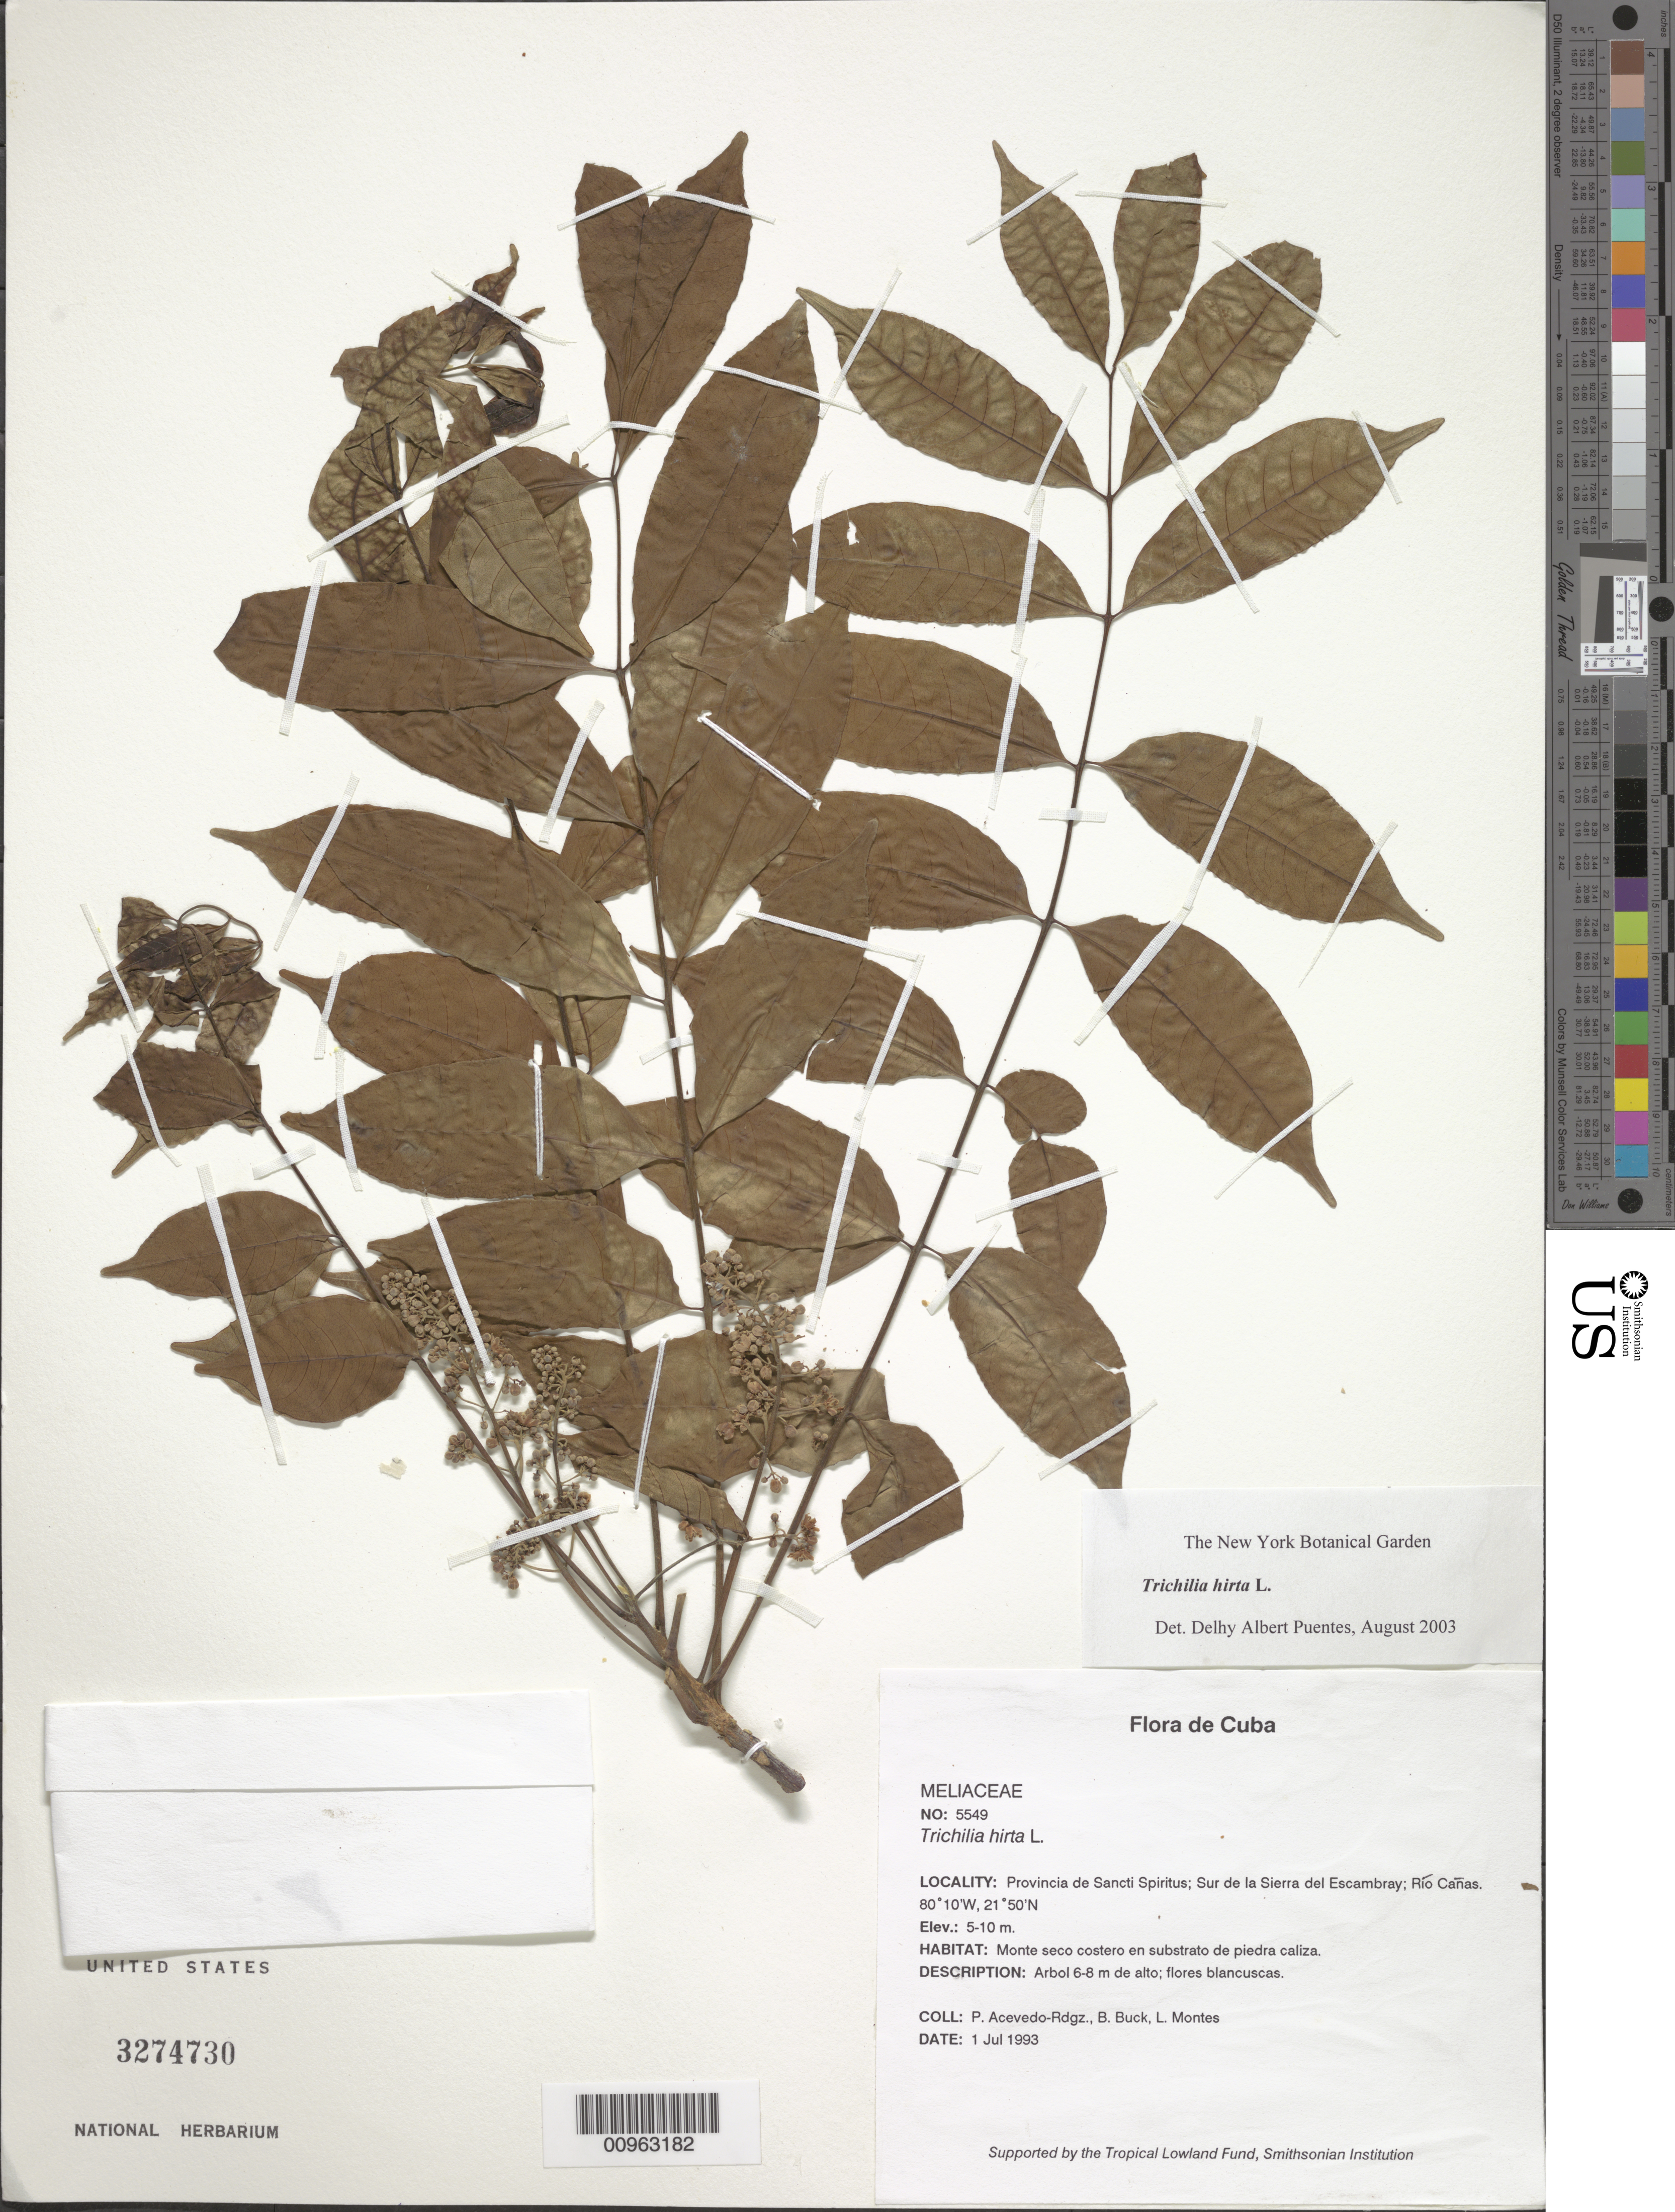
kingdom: Plantae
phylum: Tracheophyta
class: Magnoliopsida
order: Sapindales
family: Meliaceae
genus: Trichilia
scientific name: Trichilia hirta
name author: L.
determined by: Puentes, D. A.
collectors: P. Acevedo-Rodr., B. Buck & L. Montes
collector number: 5549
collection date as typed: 01 Jul 1993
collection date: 1993-07-01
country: Cuba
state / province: Sancti Spiritus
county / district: Municipio de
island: Cuba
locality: Sur de la Sierra del Escambray, Río Cañas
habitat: Monte seco costero en substrato de piedra caliza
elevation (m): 5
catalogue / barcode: US 3274730